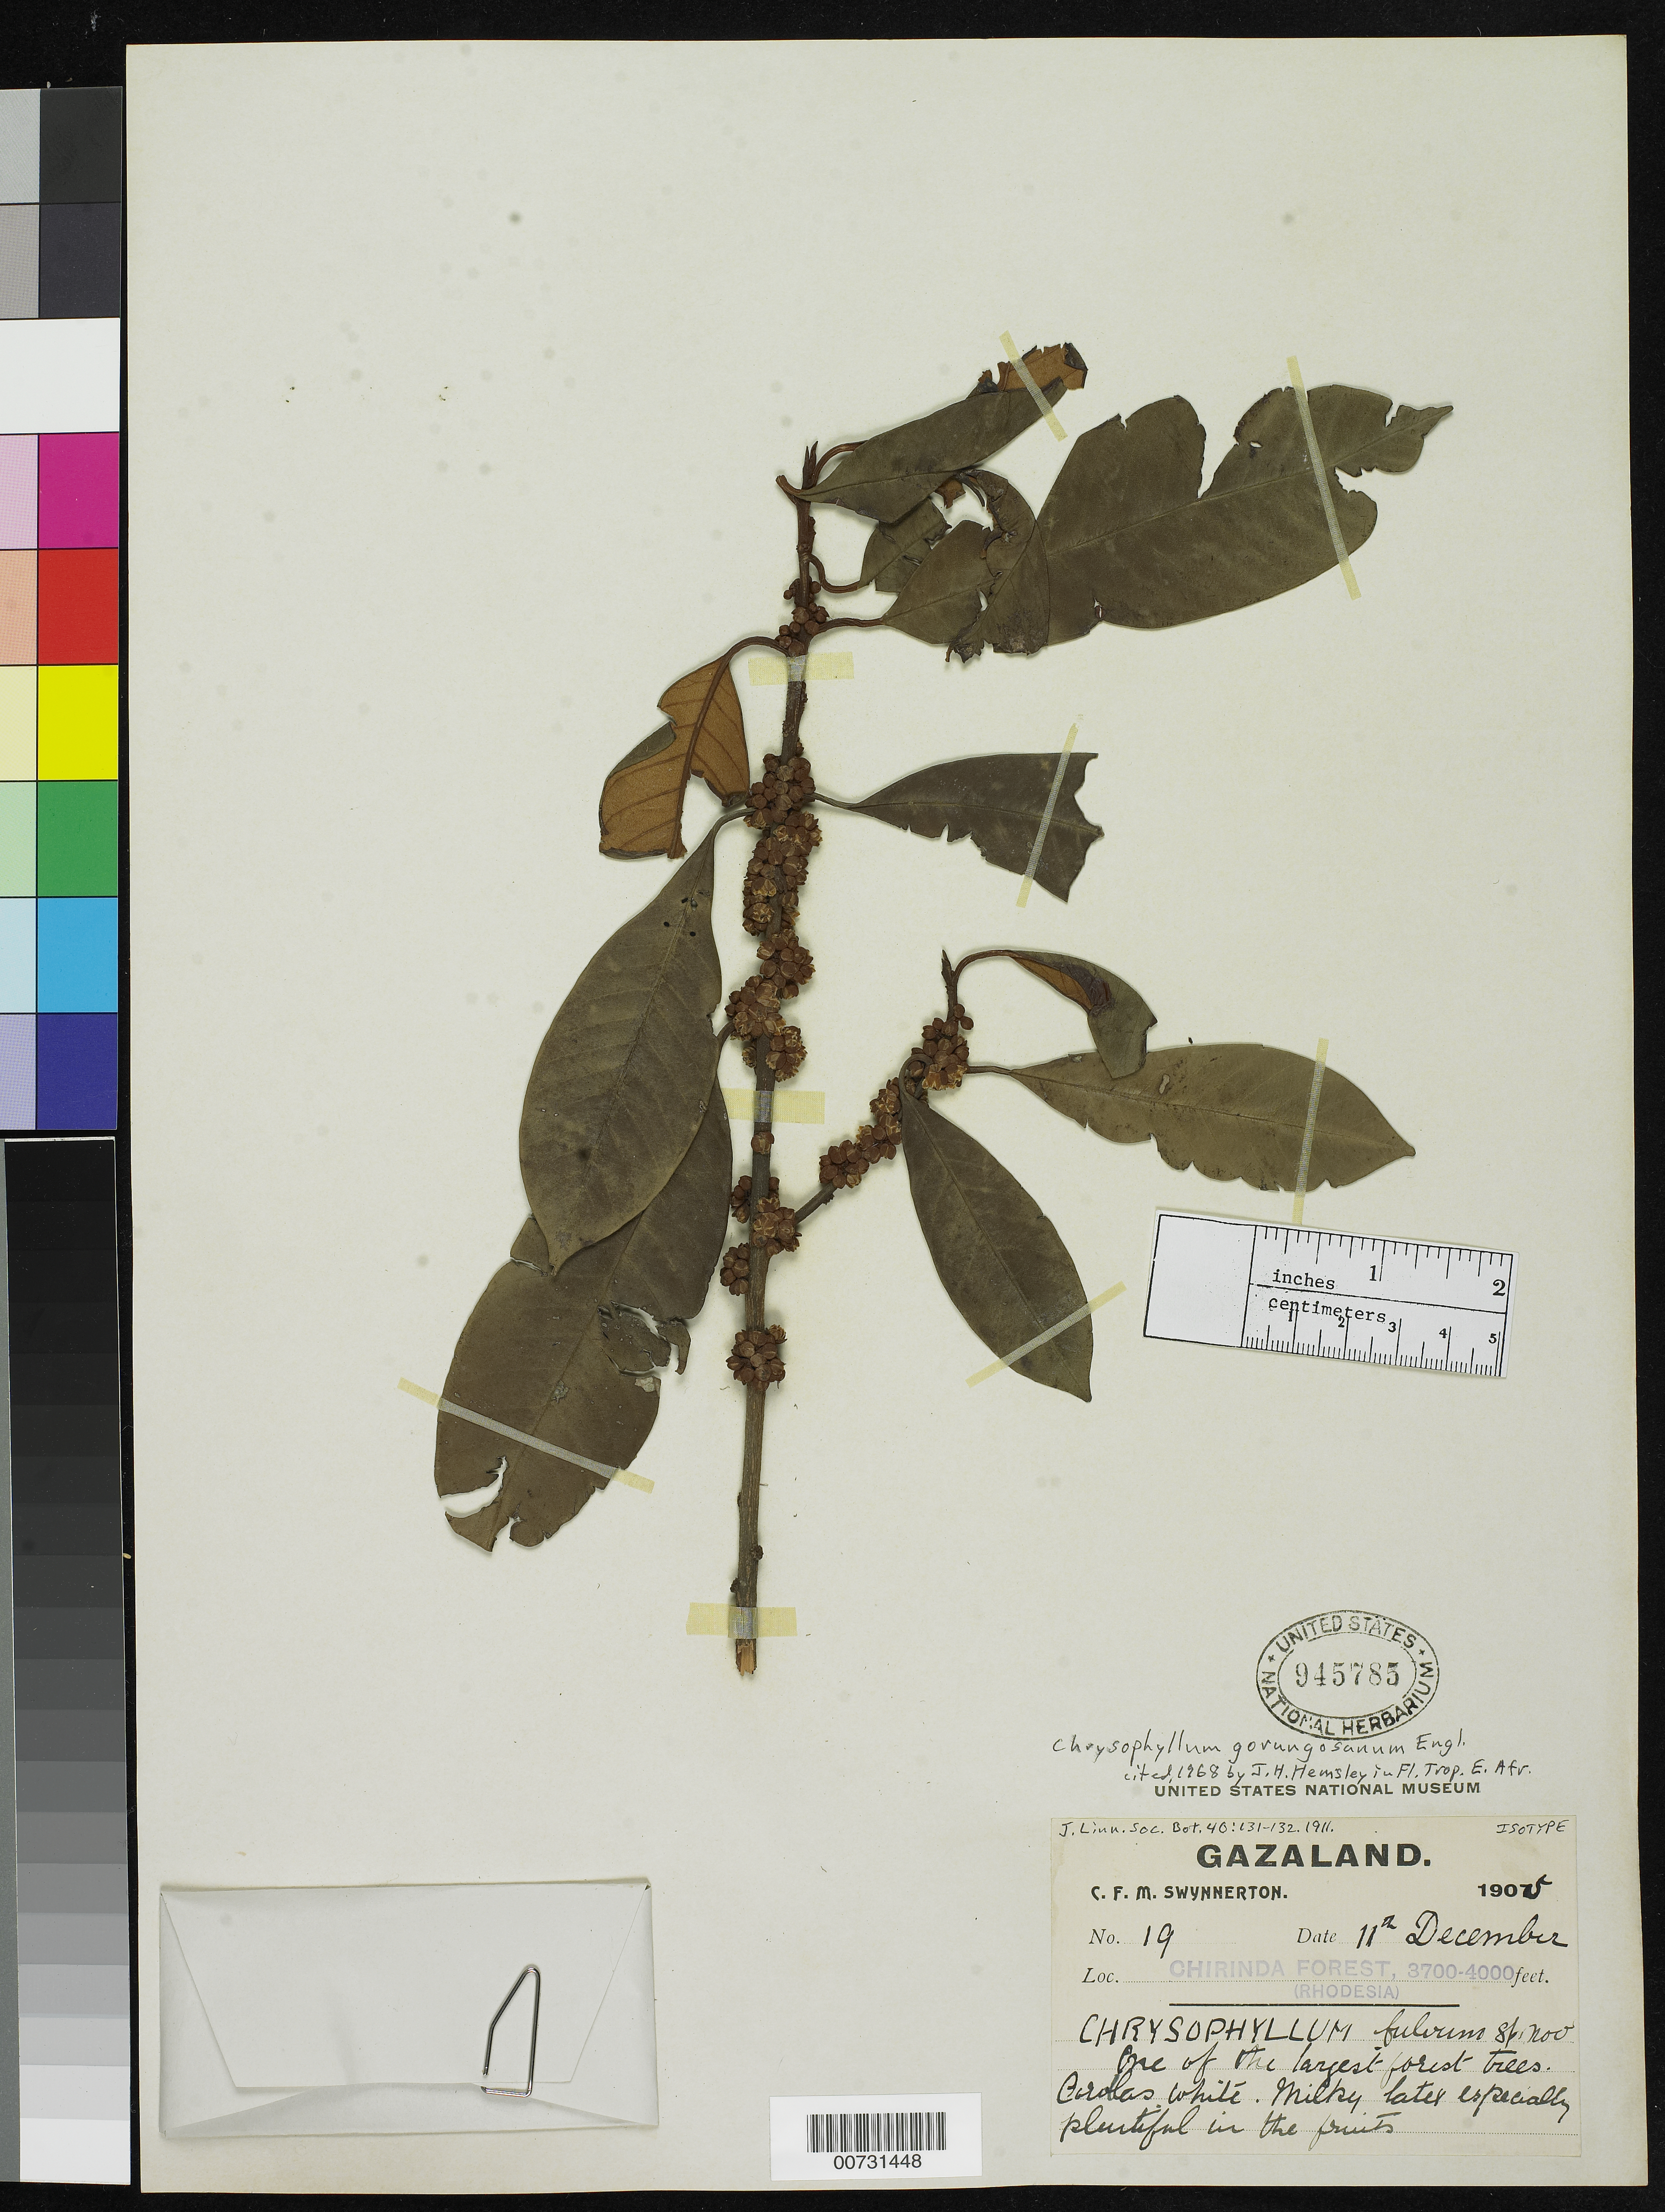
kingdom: Plantae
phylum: Tracheophyta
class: Magnoliopsida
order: Ericales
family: Sapotaceae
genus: Chrysophyllum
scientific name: Chrysophyllum fulvum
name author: S. Moore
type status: Isotype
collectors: C. F. Swynnerton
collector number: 19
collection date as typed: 11 Dec 1905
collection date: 1905-12-11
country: Zimbabwe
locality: Gazaland, Chirinda Forest (Rhodesia).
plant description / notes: Cited 1968 by J.H. Hemsley in Fl. Trop. E. Africa.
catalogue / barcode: US 945785